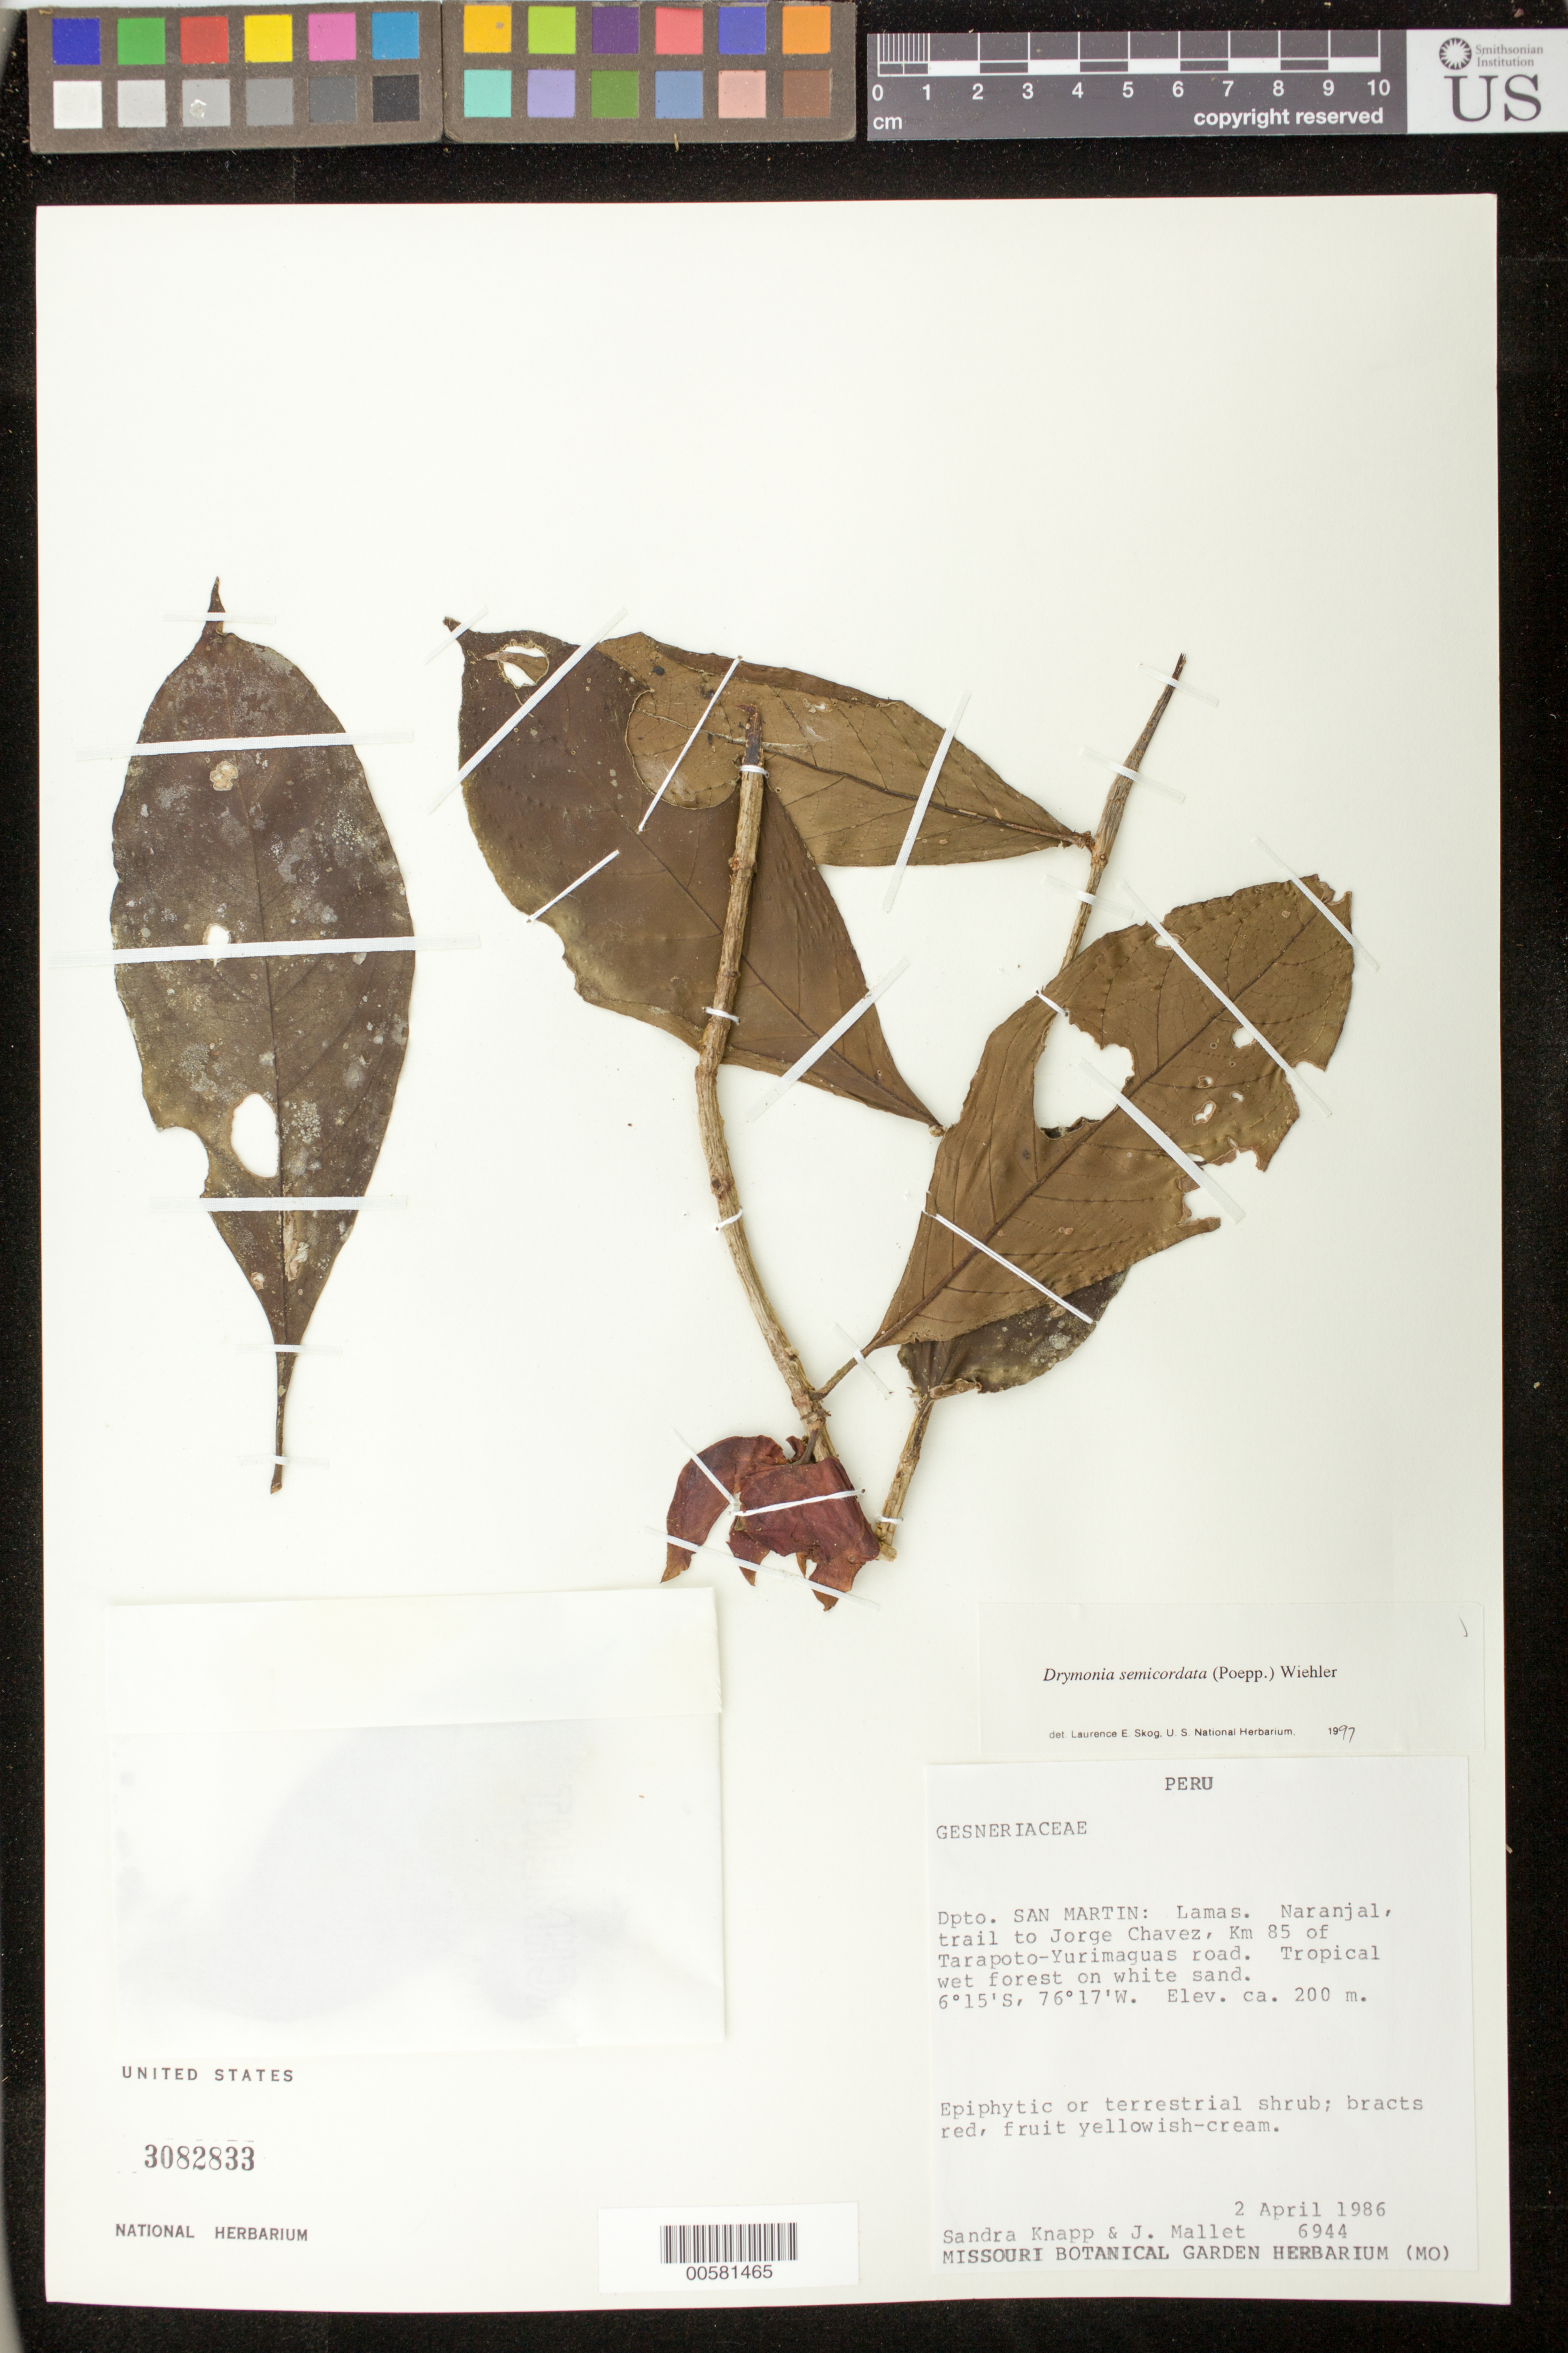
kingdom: Plantae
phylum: Tracheophyta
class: Magnoliopsida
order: Lamiales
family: Gesneriaceae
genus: Drymonia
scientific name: Drymonia semicordata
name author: (Poepp.) Wiehler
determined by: Skog, Laurence E.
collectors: S. Knapp & J. Mallet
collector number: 6944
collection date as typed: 02 Apr 1986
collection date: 1986-04-02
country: Peru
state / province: San Martín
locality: Lamas; Naranjal, trail to Jorge Chavez, Km 85 of Tarapoto - Yurimaguas road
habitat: Tropical wet forest on white sand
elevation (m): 200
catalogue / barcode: US 3082833